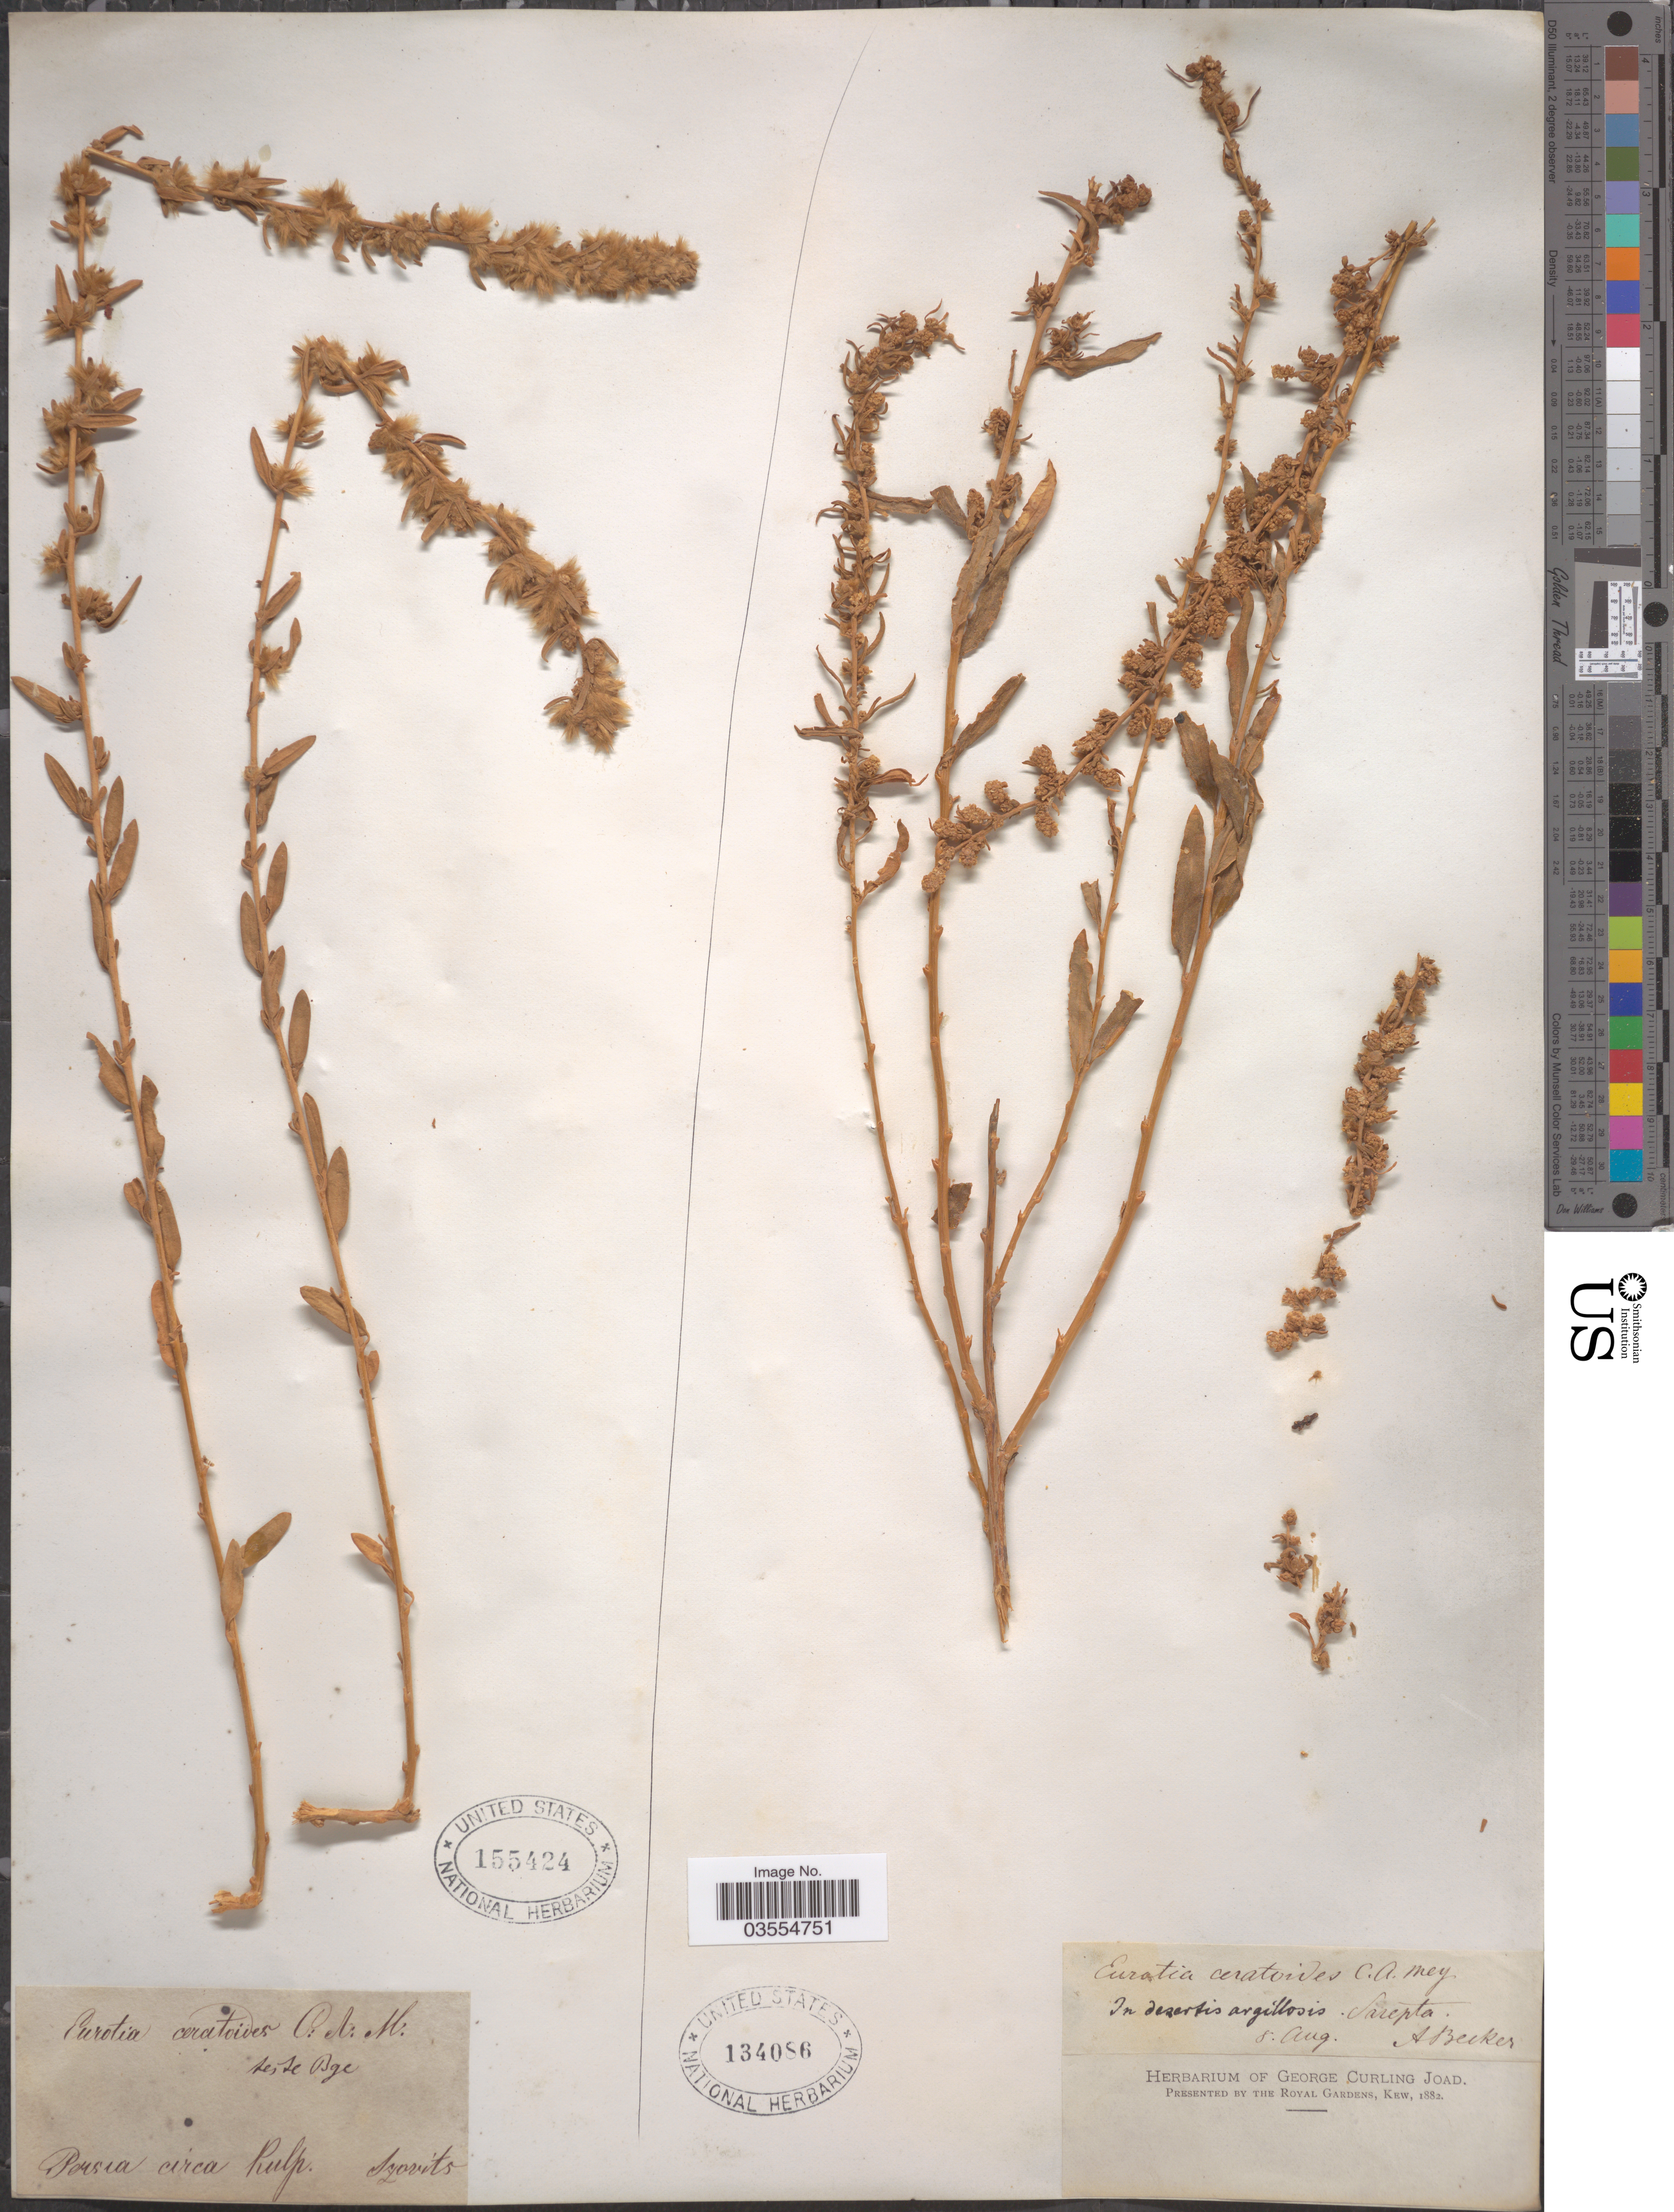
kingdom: Plantae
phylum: Tracheophyta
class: Magnoliopsida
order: Caryophyllales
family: Amaranthaceae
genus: Krascheninnikovia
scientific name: Krascheninnikovia ceratoides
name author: (L.) Gueldenst.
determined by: U.S. National Herbarium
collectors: A. Becker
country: Russian Federation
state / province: Volgograd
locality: Sarepta.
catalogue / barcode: US 134086-2